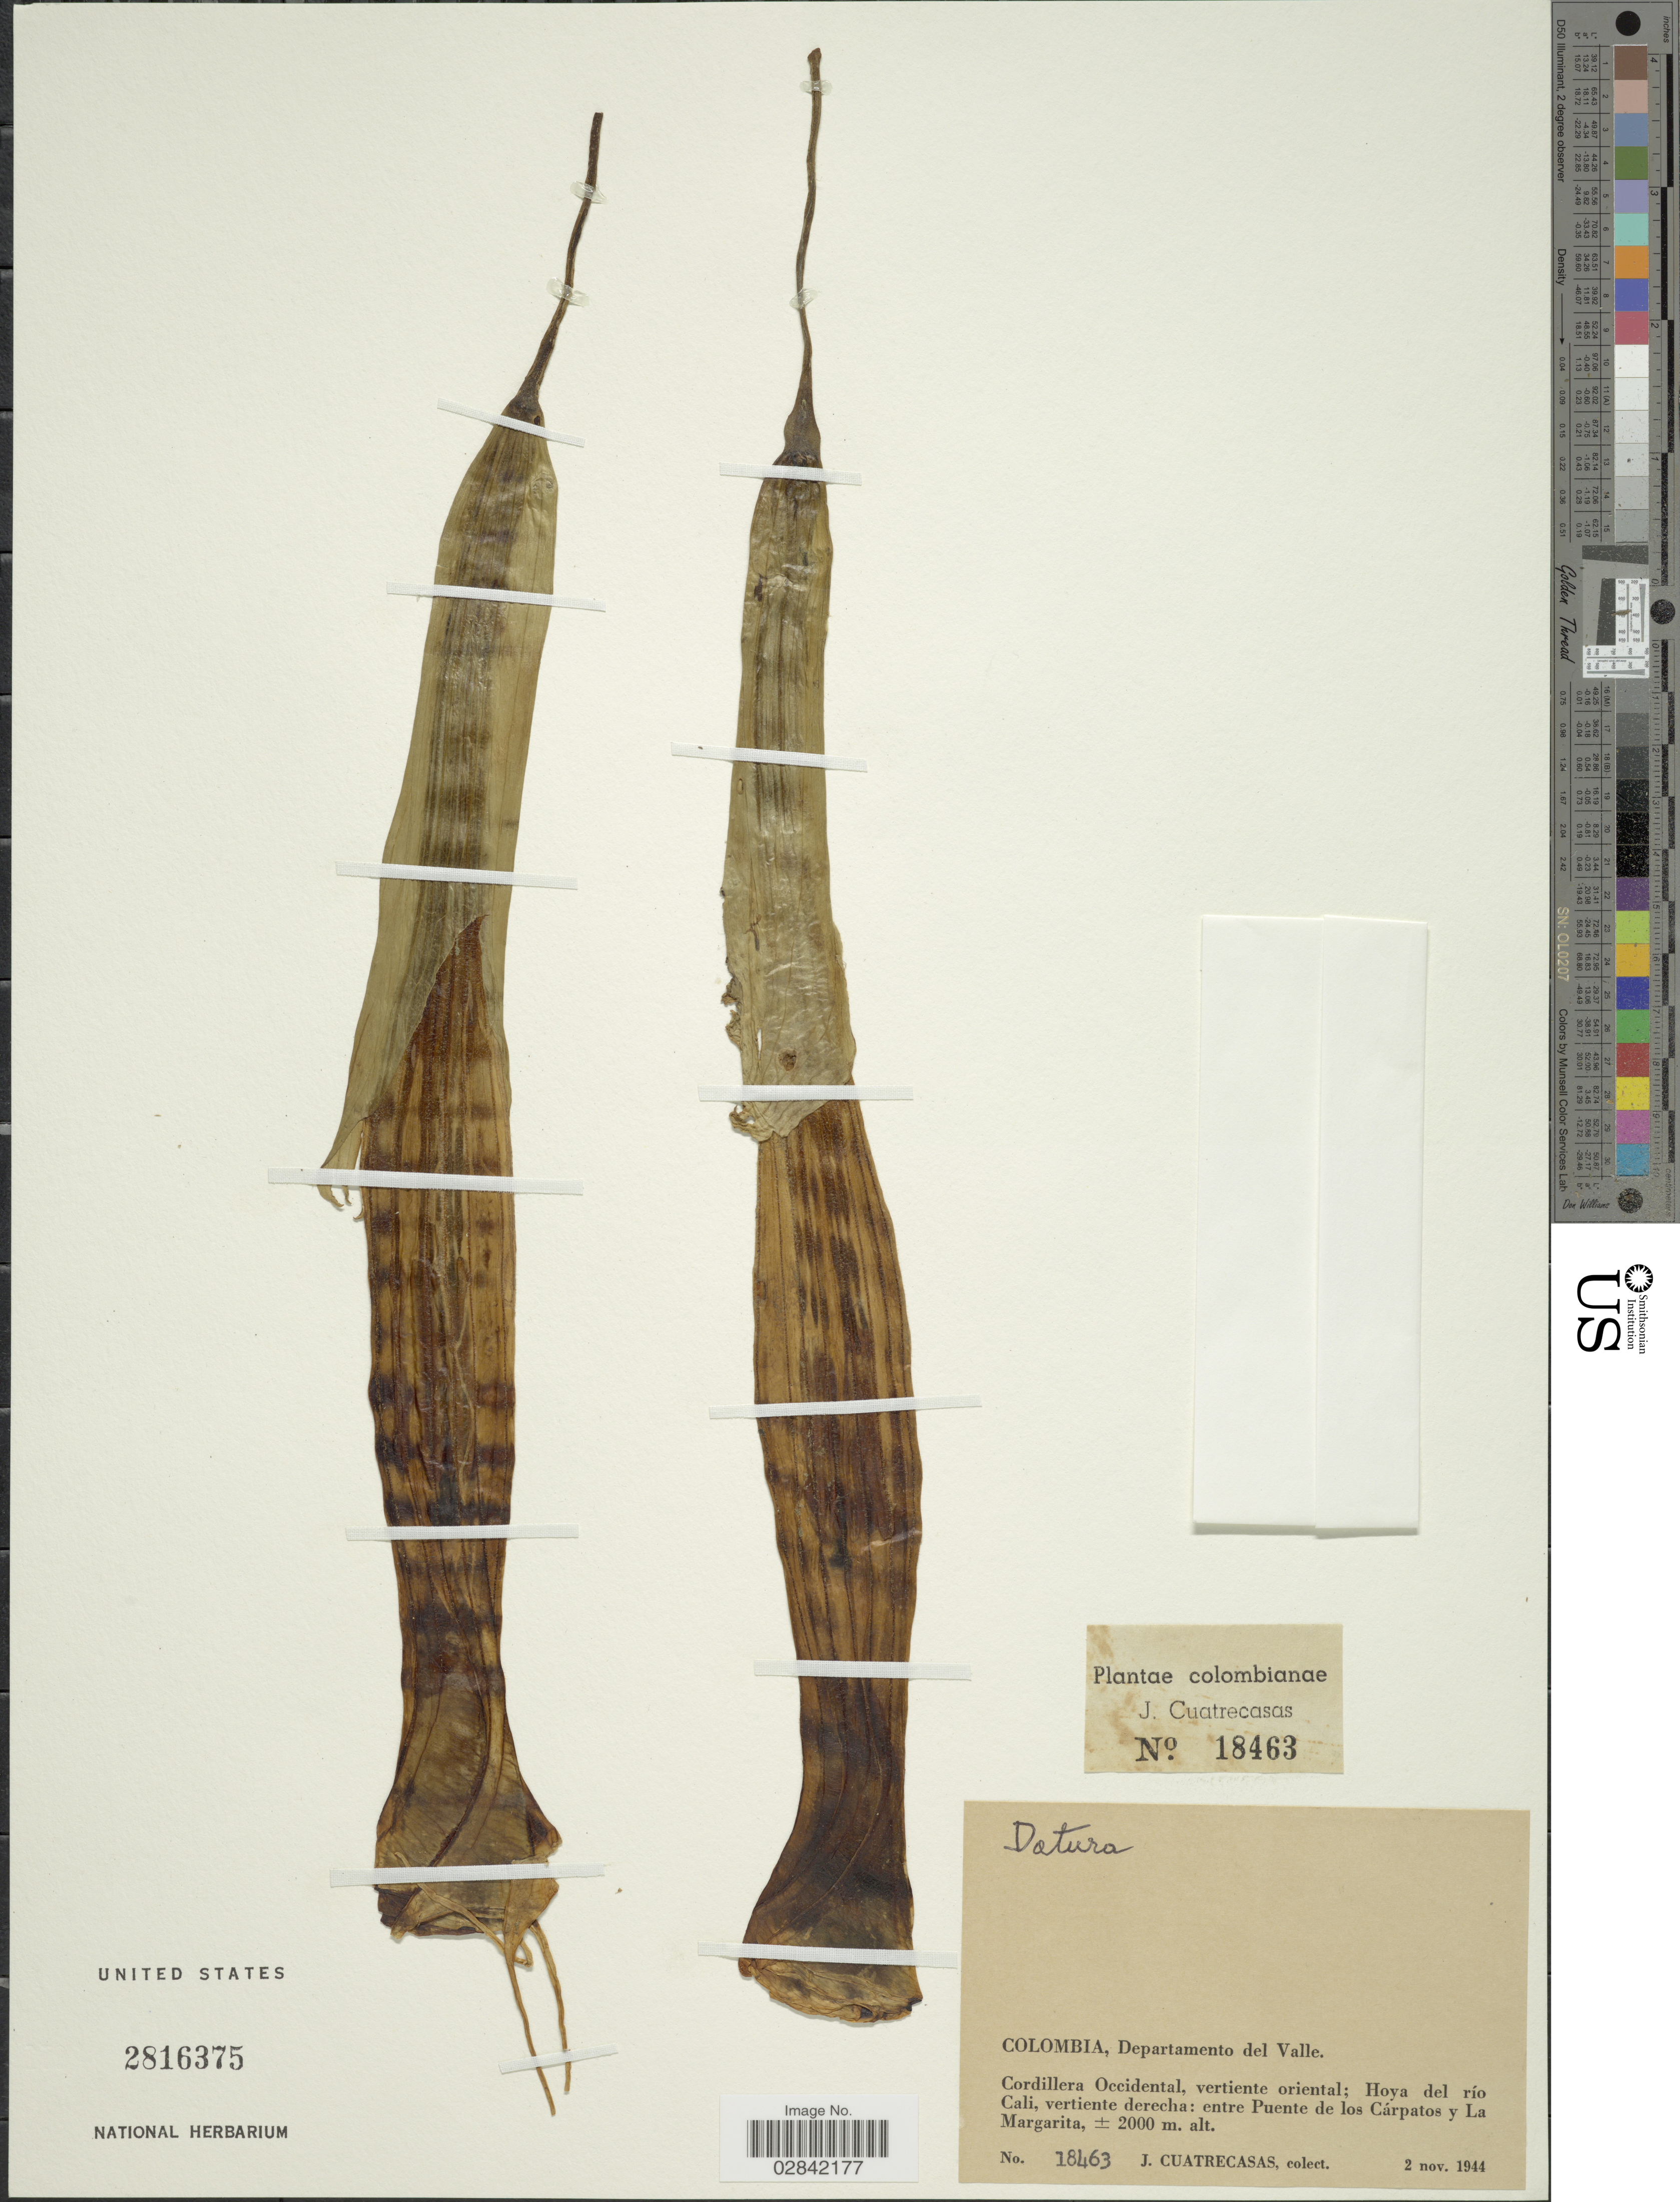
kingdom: Plantae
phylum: Tracheophyta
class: Magnoliopsida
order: Solanales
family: Solanaceae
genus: Brugmansia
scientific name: Brugmansia sp.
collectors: J. Cuatrecasas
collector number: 18463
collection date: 1944-11-02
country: Colombia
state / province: Valle del Cauca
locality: Departamento del Valle, Cordillera Occidental, vertiente oriental; Hoya del río Cali, vertiente derecha: entre Puente de los Cárpatos y La Margarita.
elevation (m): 2000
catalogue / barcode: US 2816375